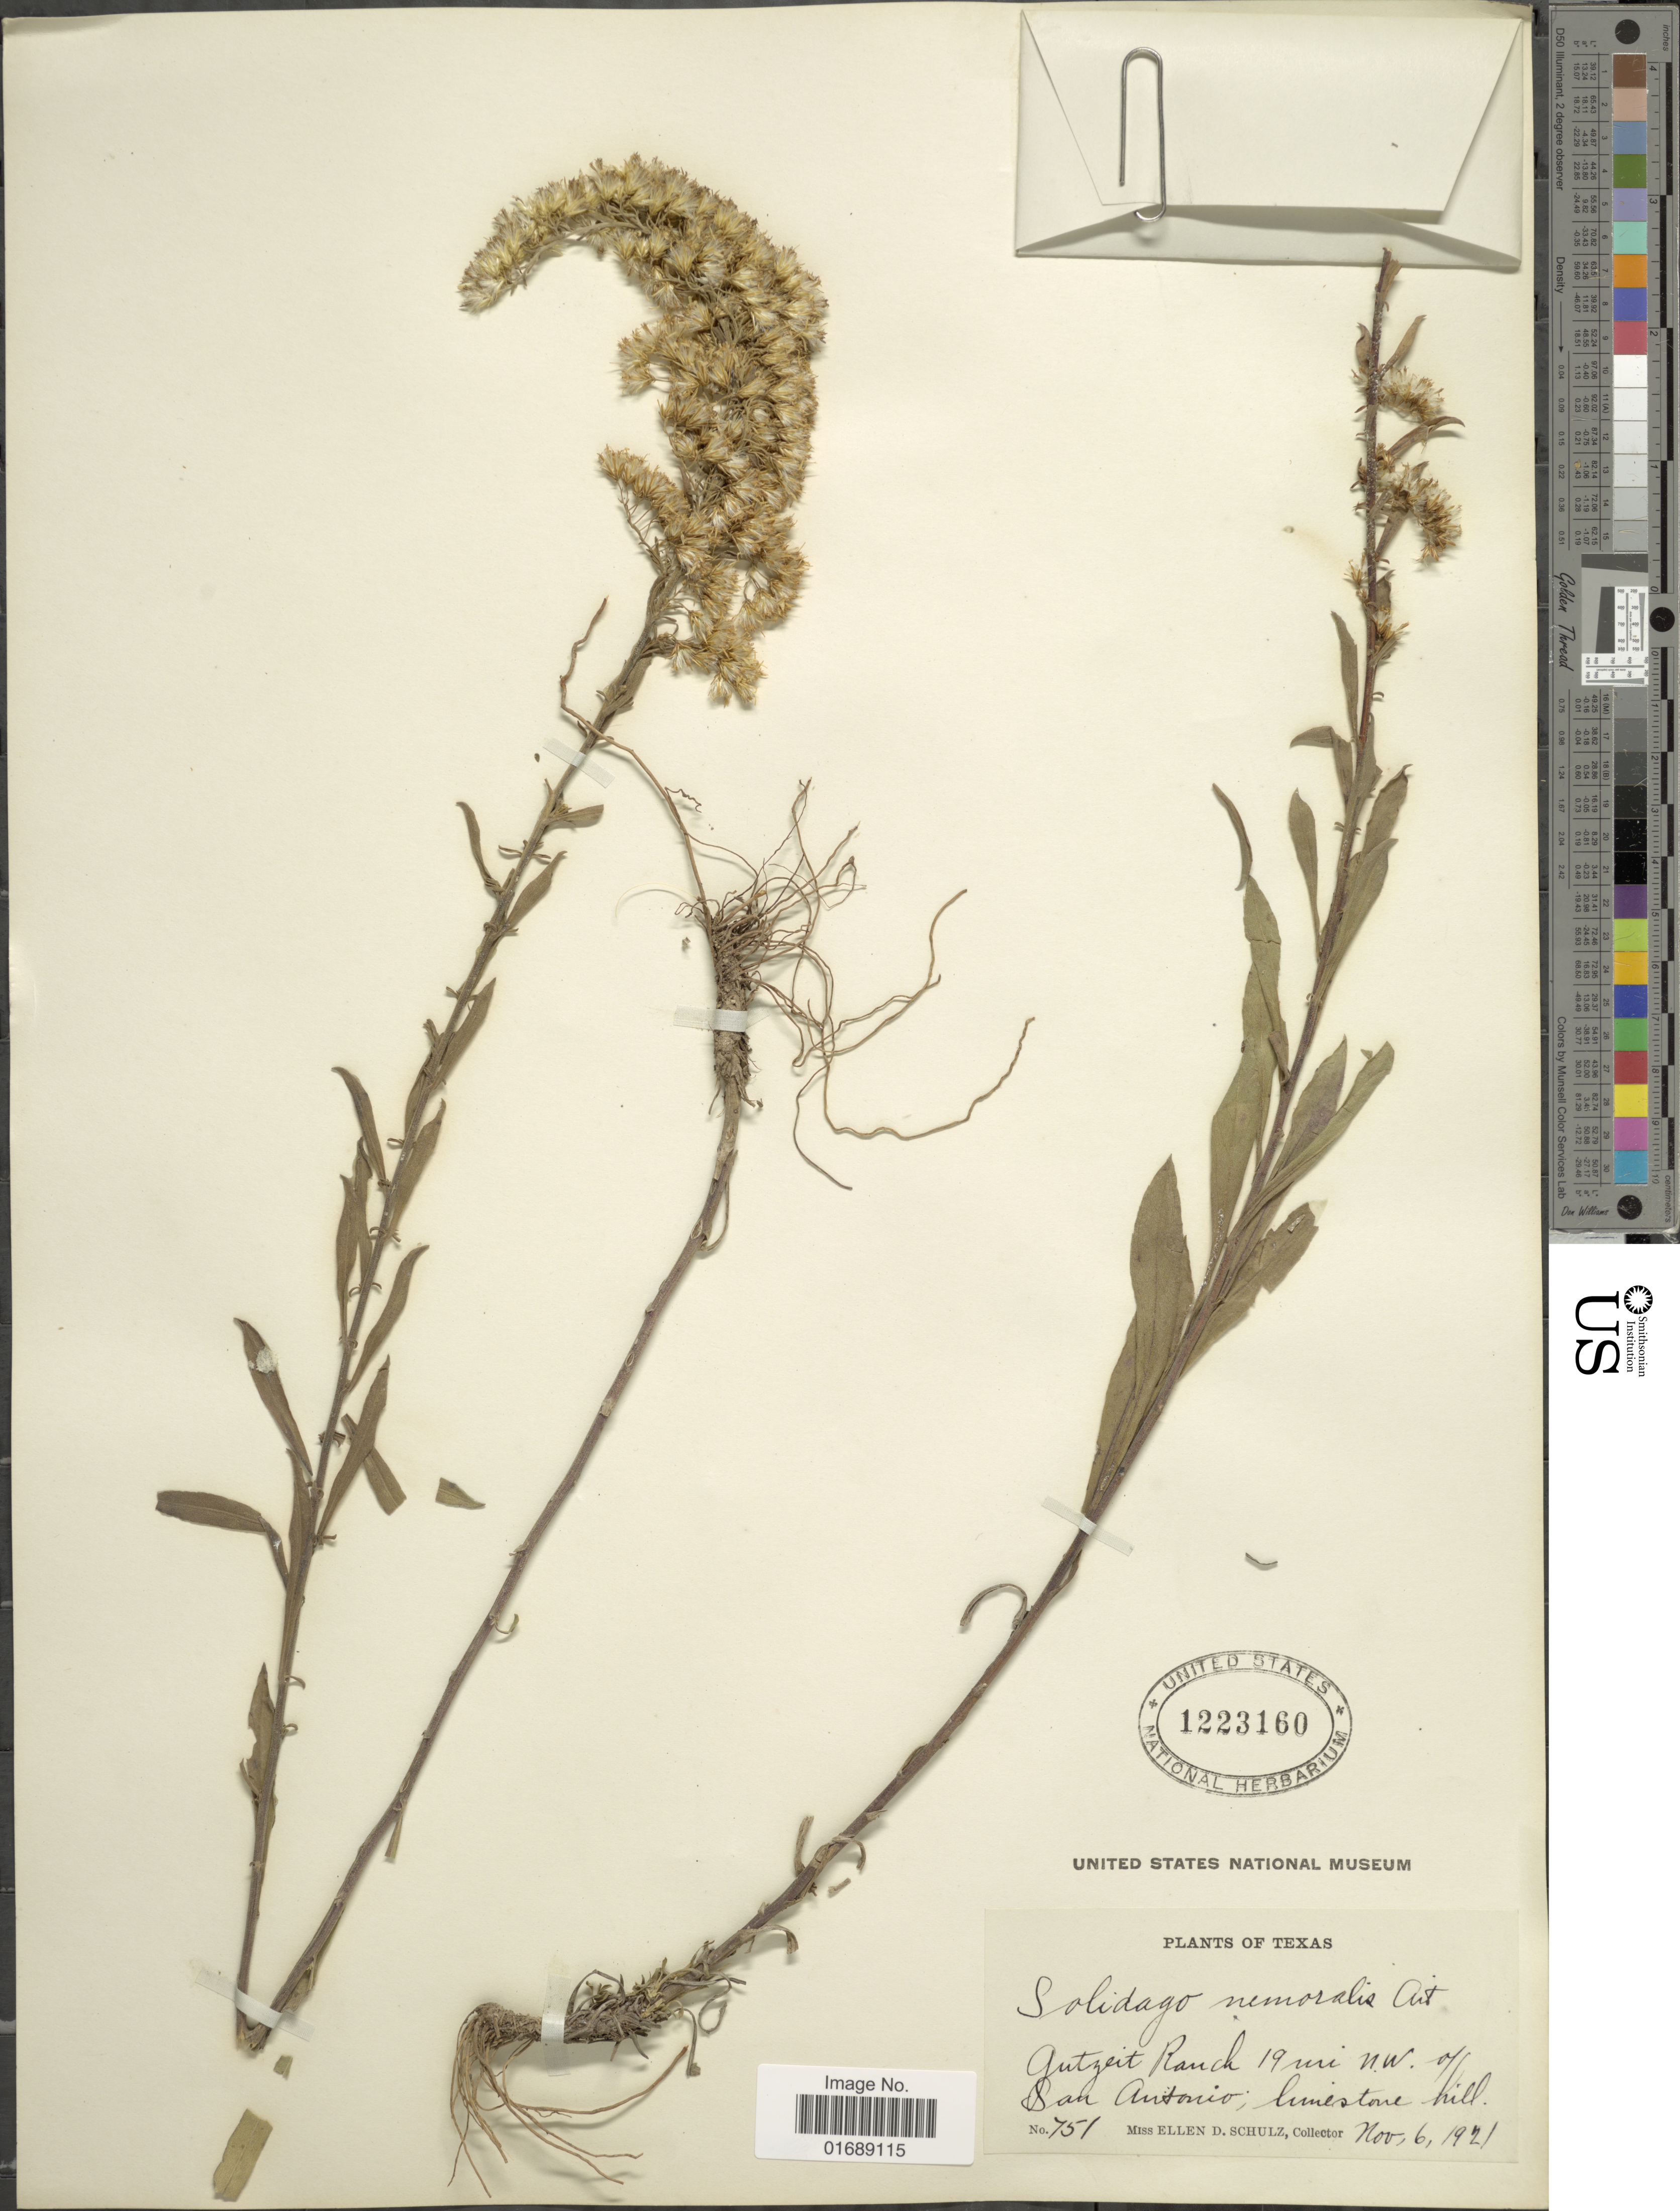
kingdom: Plantae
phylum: Tracheophyta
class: Magnoliopsida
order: Asterales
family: Asteraceae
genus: Solidago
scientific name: Solidago nemoralis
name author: Aiton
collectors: E. D. Schulz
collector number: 751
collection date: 1921-11-06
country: United States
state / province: Texas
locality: Gutzeit Ranch 19 mi N.W. of San Antonio,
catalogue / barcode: US 1223160